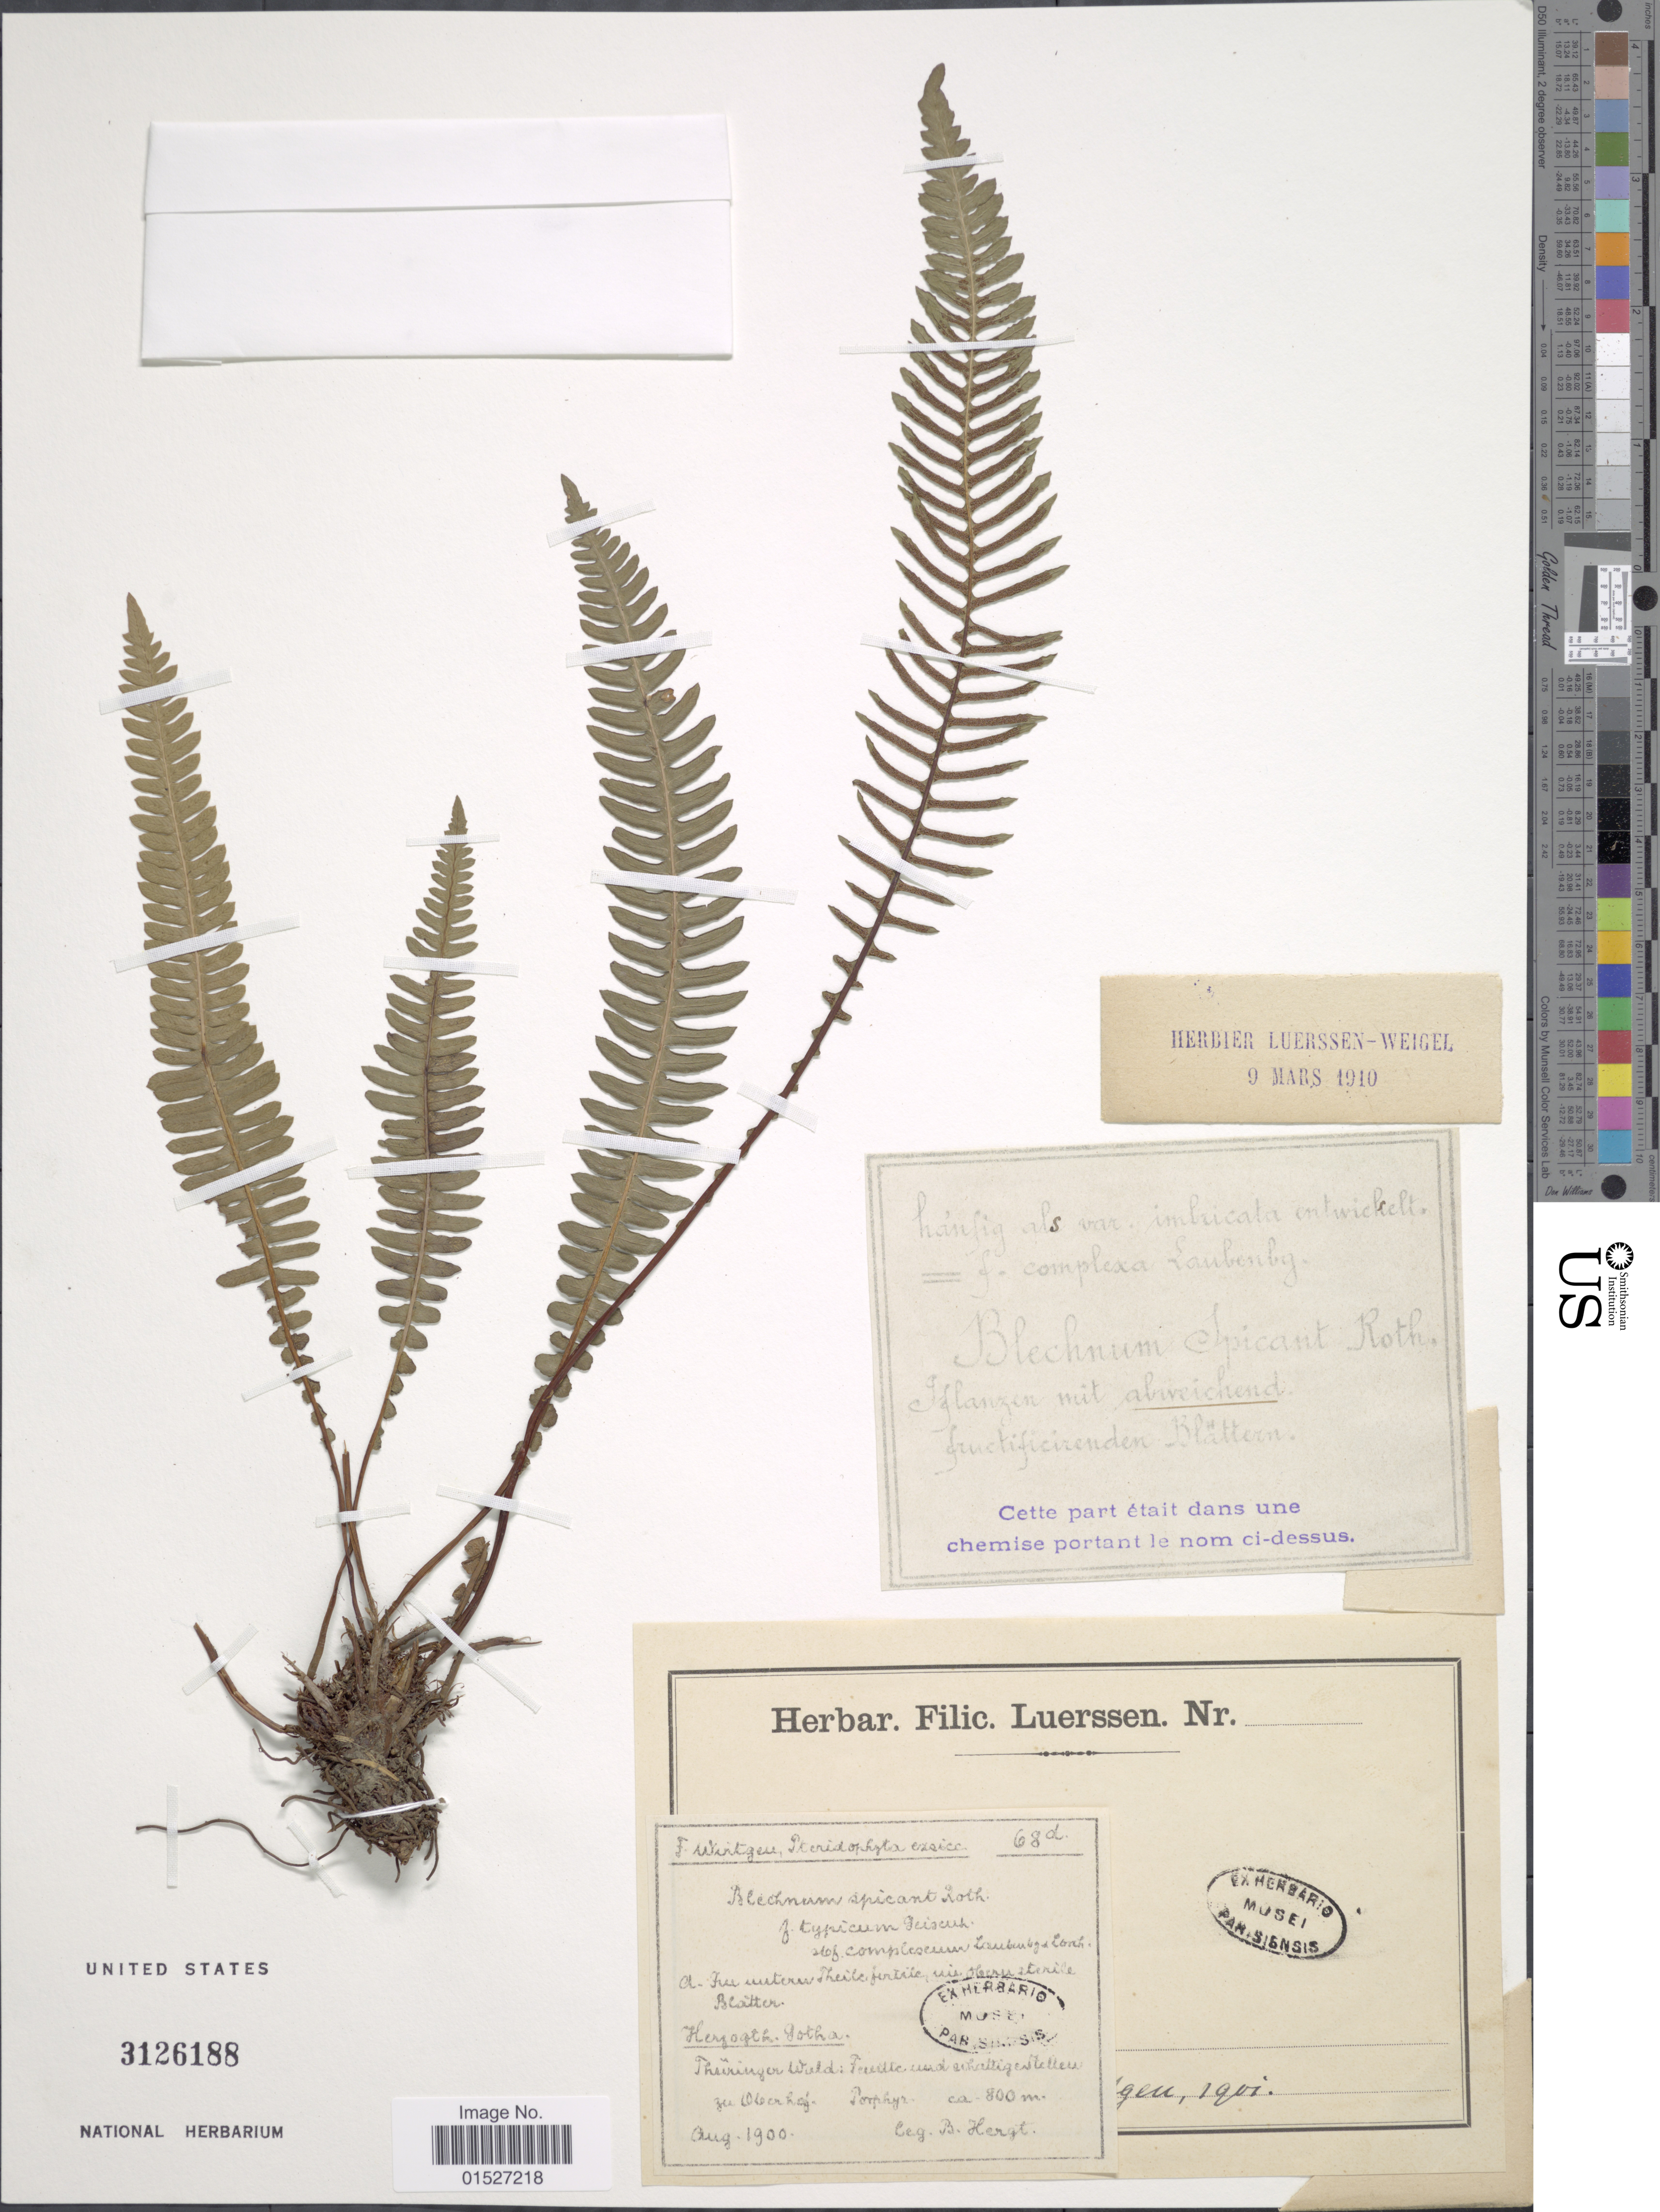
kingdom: Plantae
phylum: Tracheophyta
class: Polypodiopsida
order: Polypodiales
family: Blechnaceae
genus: Blechnum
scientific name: Blechnum spicant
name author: (L.) Sm.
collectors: B. Hergt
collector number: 68d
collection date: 1900-08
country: Germany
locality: Hergogth. Gotha. Pheringen Wald: Fredic und schartig estelten zu Oberhag. Pophyr. [interpreted]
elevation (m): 800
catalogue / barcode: US 3126188